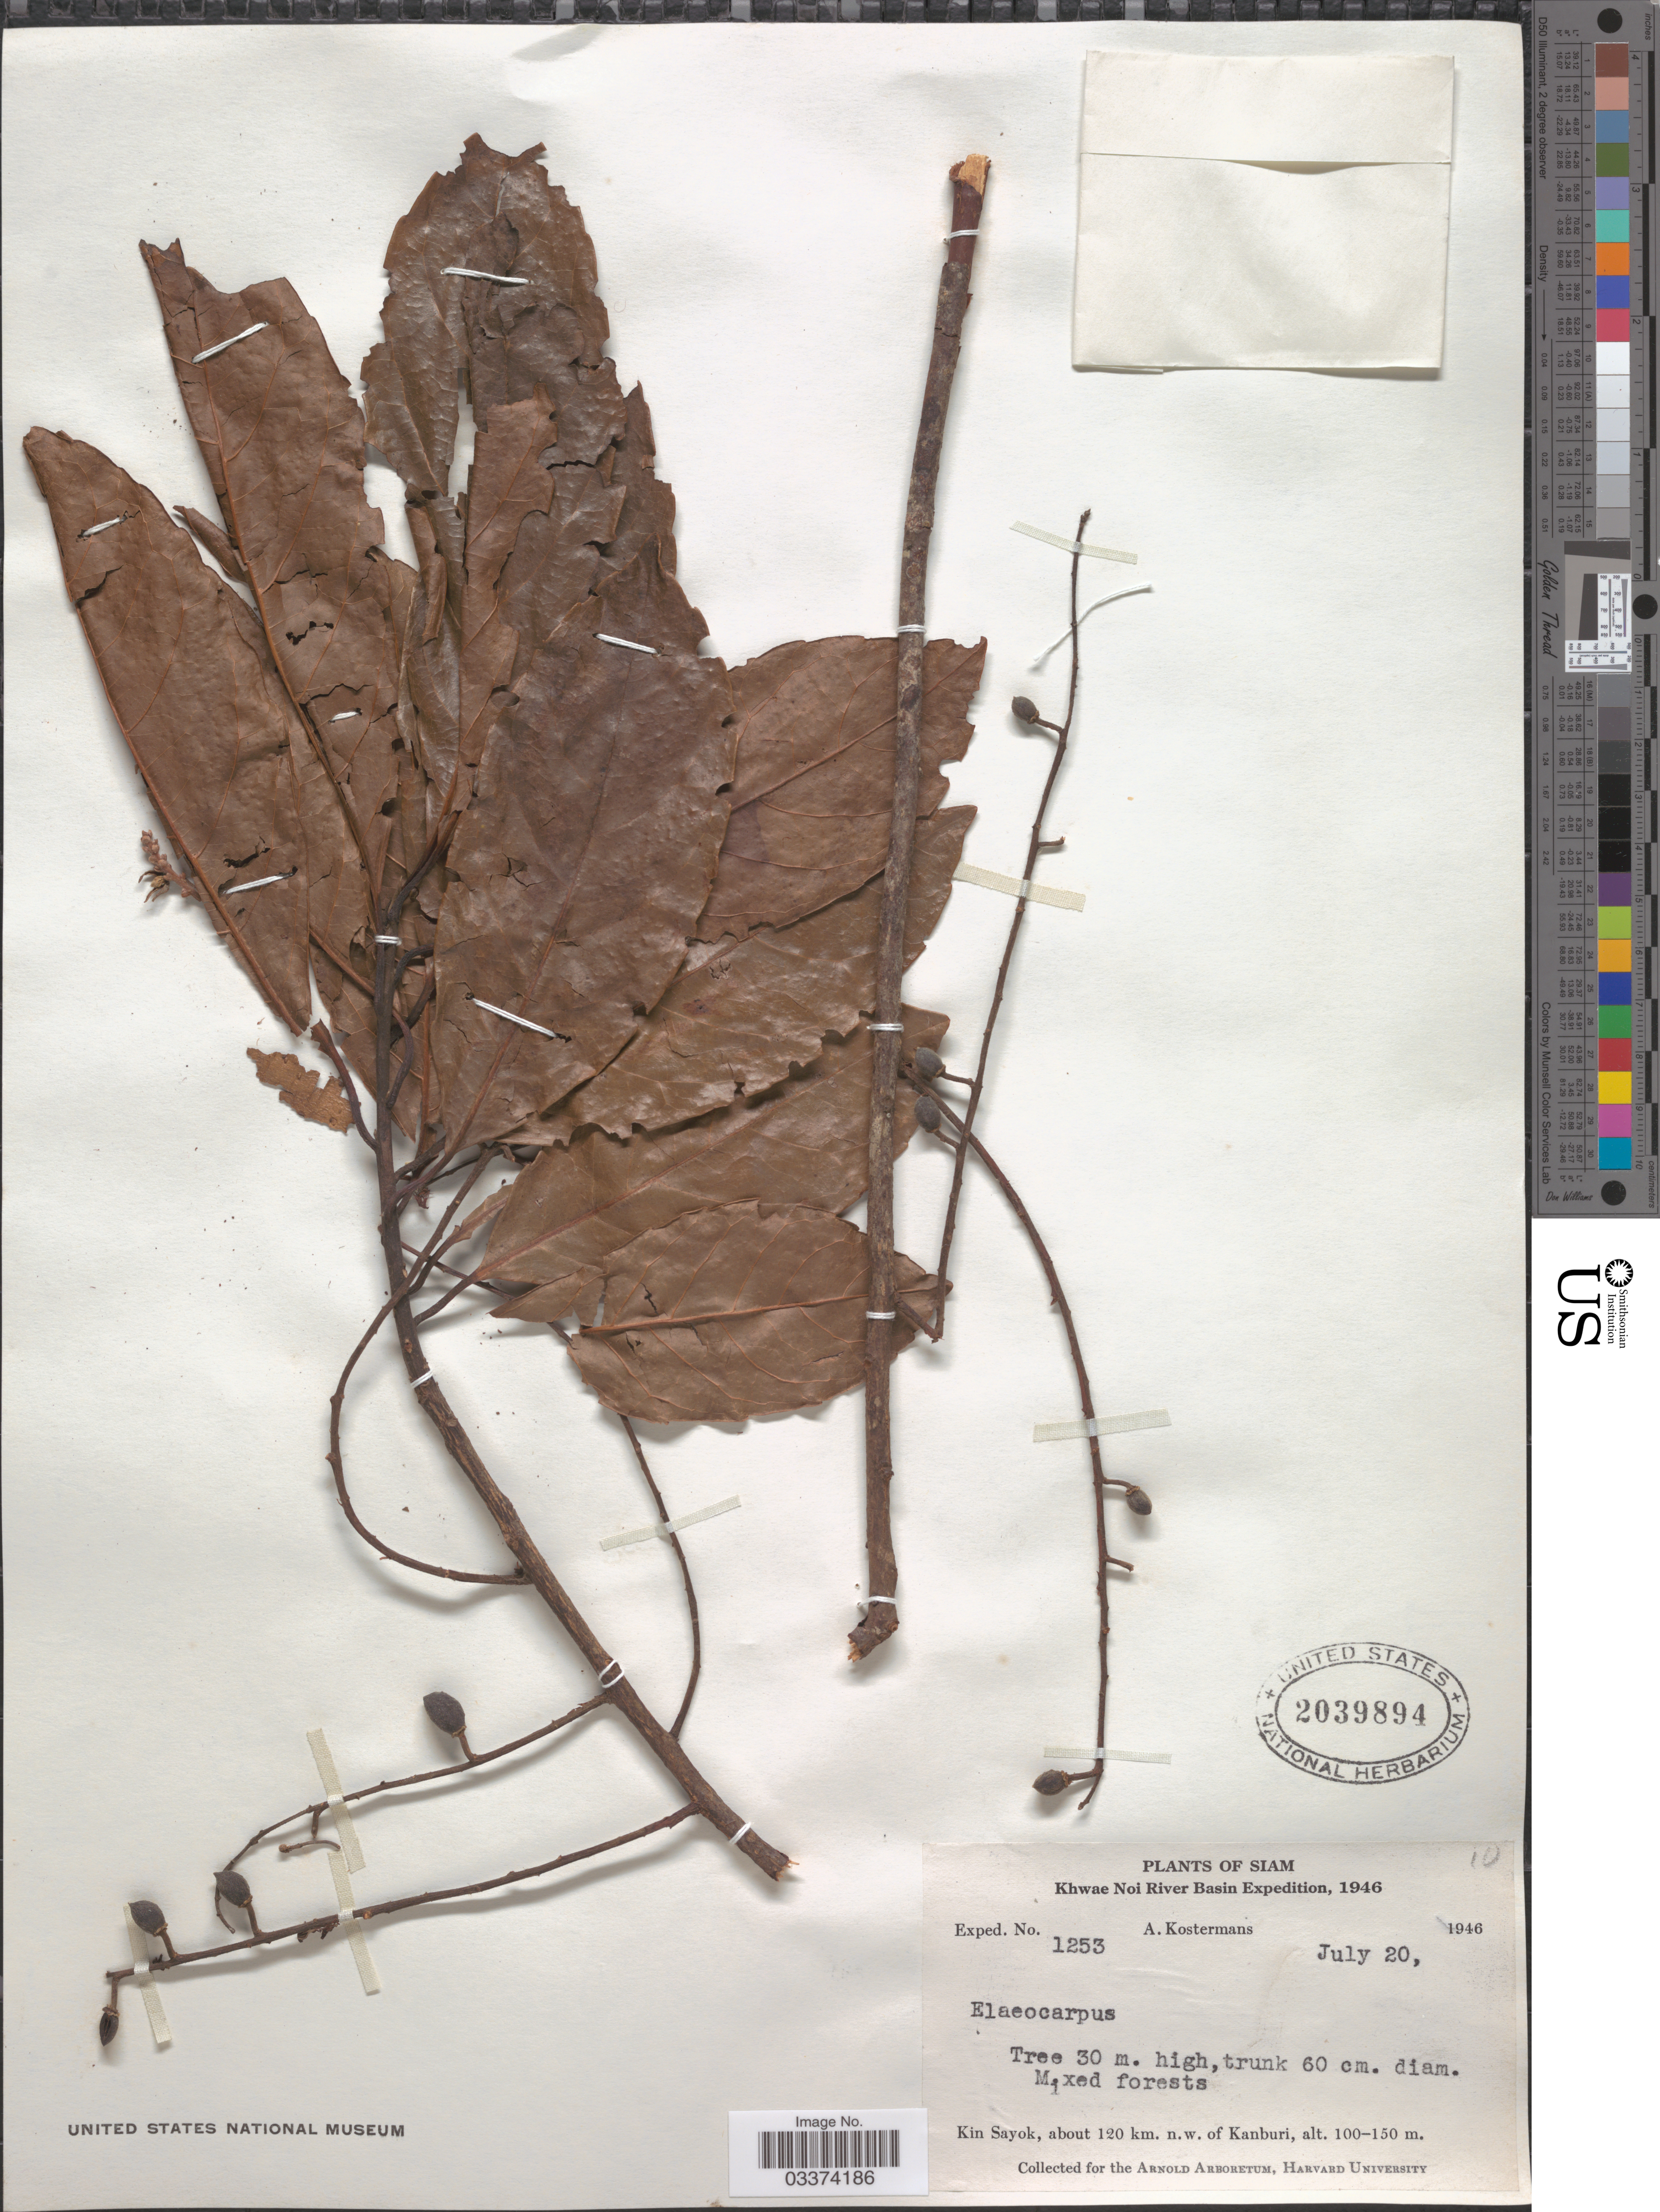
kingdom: Plantae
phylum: Tracheophyta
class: Magnoliopsida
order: Oxalidales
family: Elaeocarpaceae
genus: Elaeocarpus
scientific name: Elaeocarpus sp.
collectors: A. J. G. Kostermans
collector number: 1253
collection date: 1946-07-20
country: Thailand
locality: Siam. Khwae Noi River Basin. Kin Sayok, about 120 km. n.w. of Kanburi.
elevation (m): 100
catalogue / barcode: US 2039894